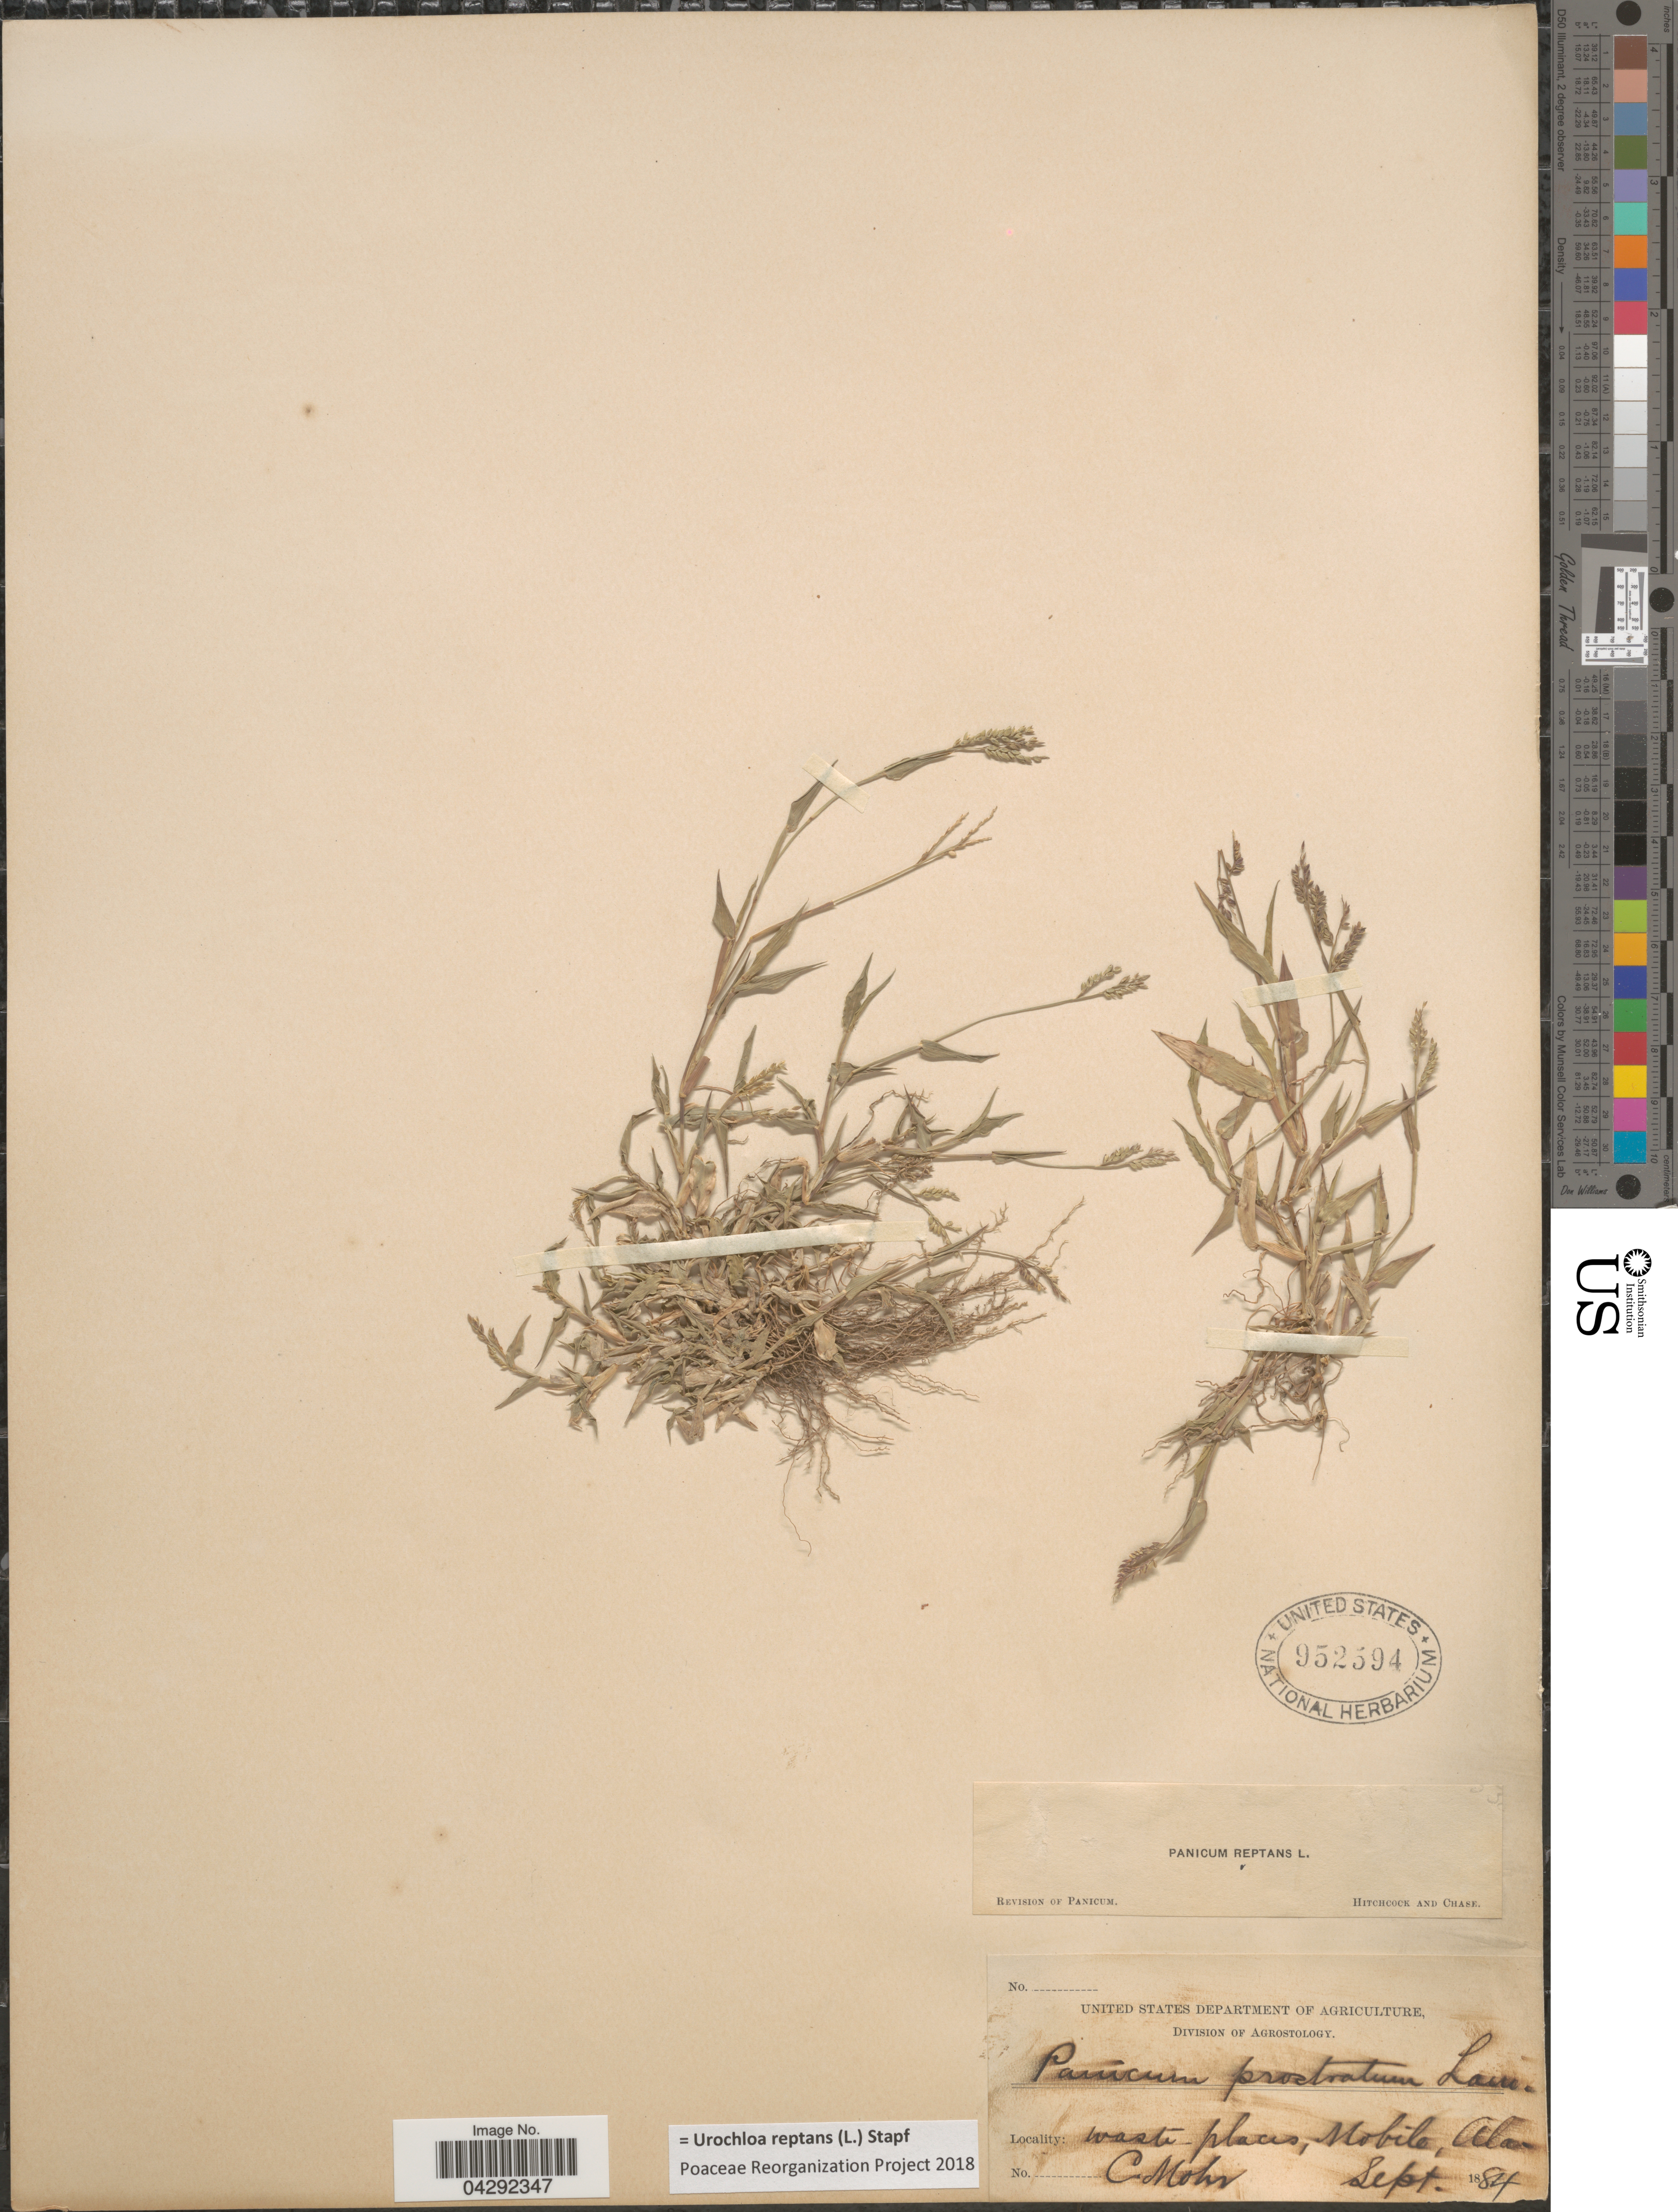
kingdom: Plantae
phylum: Tracheophyta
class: Liliopsida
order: Poales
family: Poaceae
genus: Urochloa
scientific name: Urochloa reptans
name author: (L.) Stapf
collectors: C. T. Mohr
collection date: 1884-09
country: United States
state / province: Alabama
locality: Mobile.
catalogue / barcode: US 952594